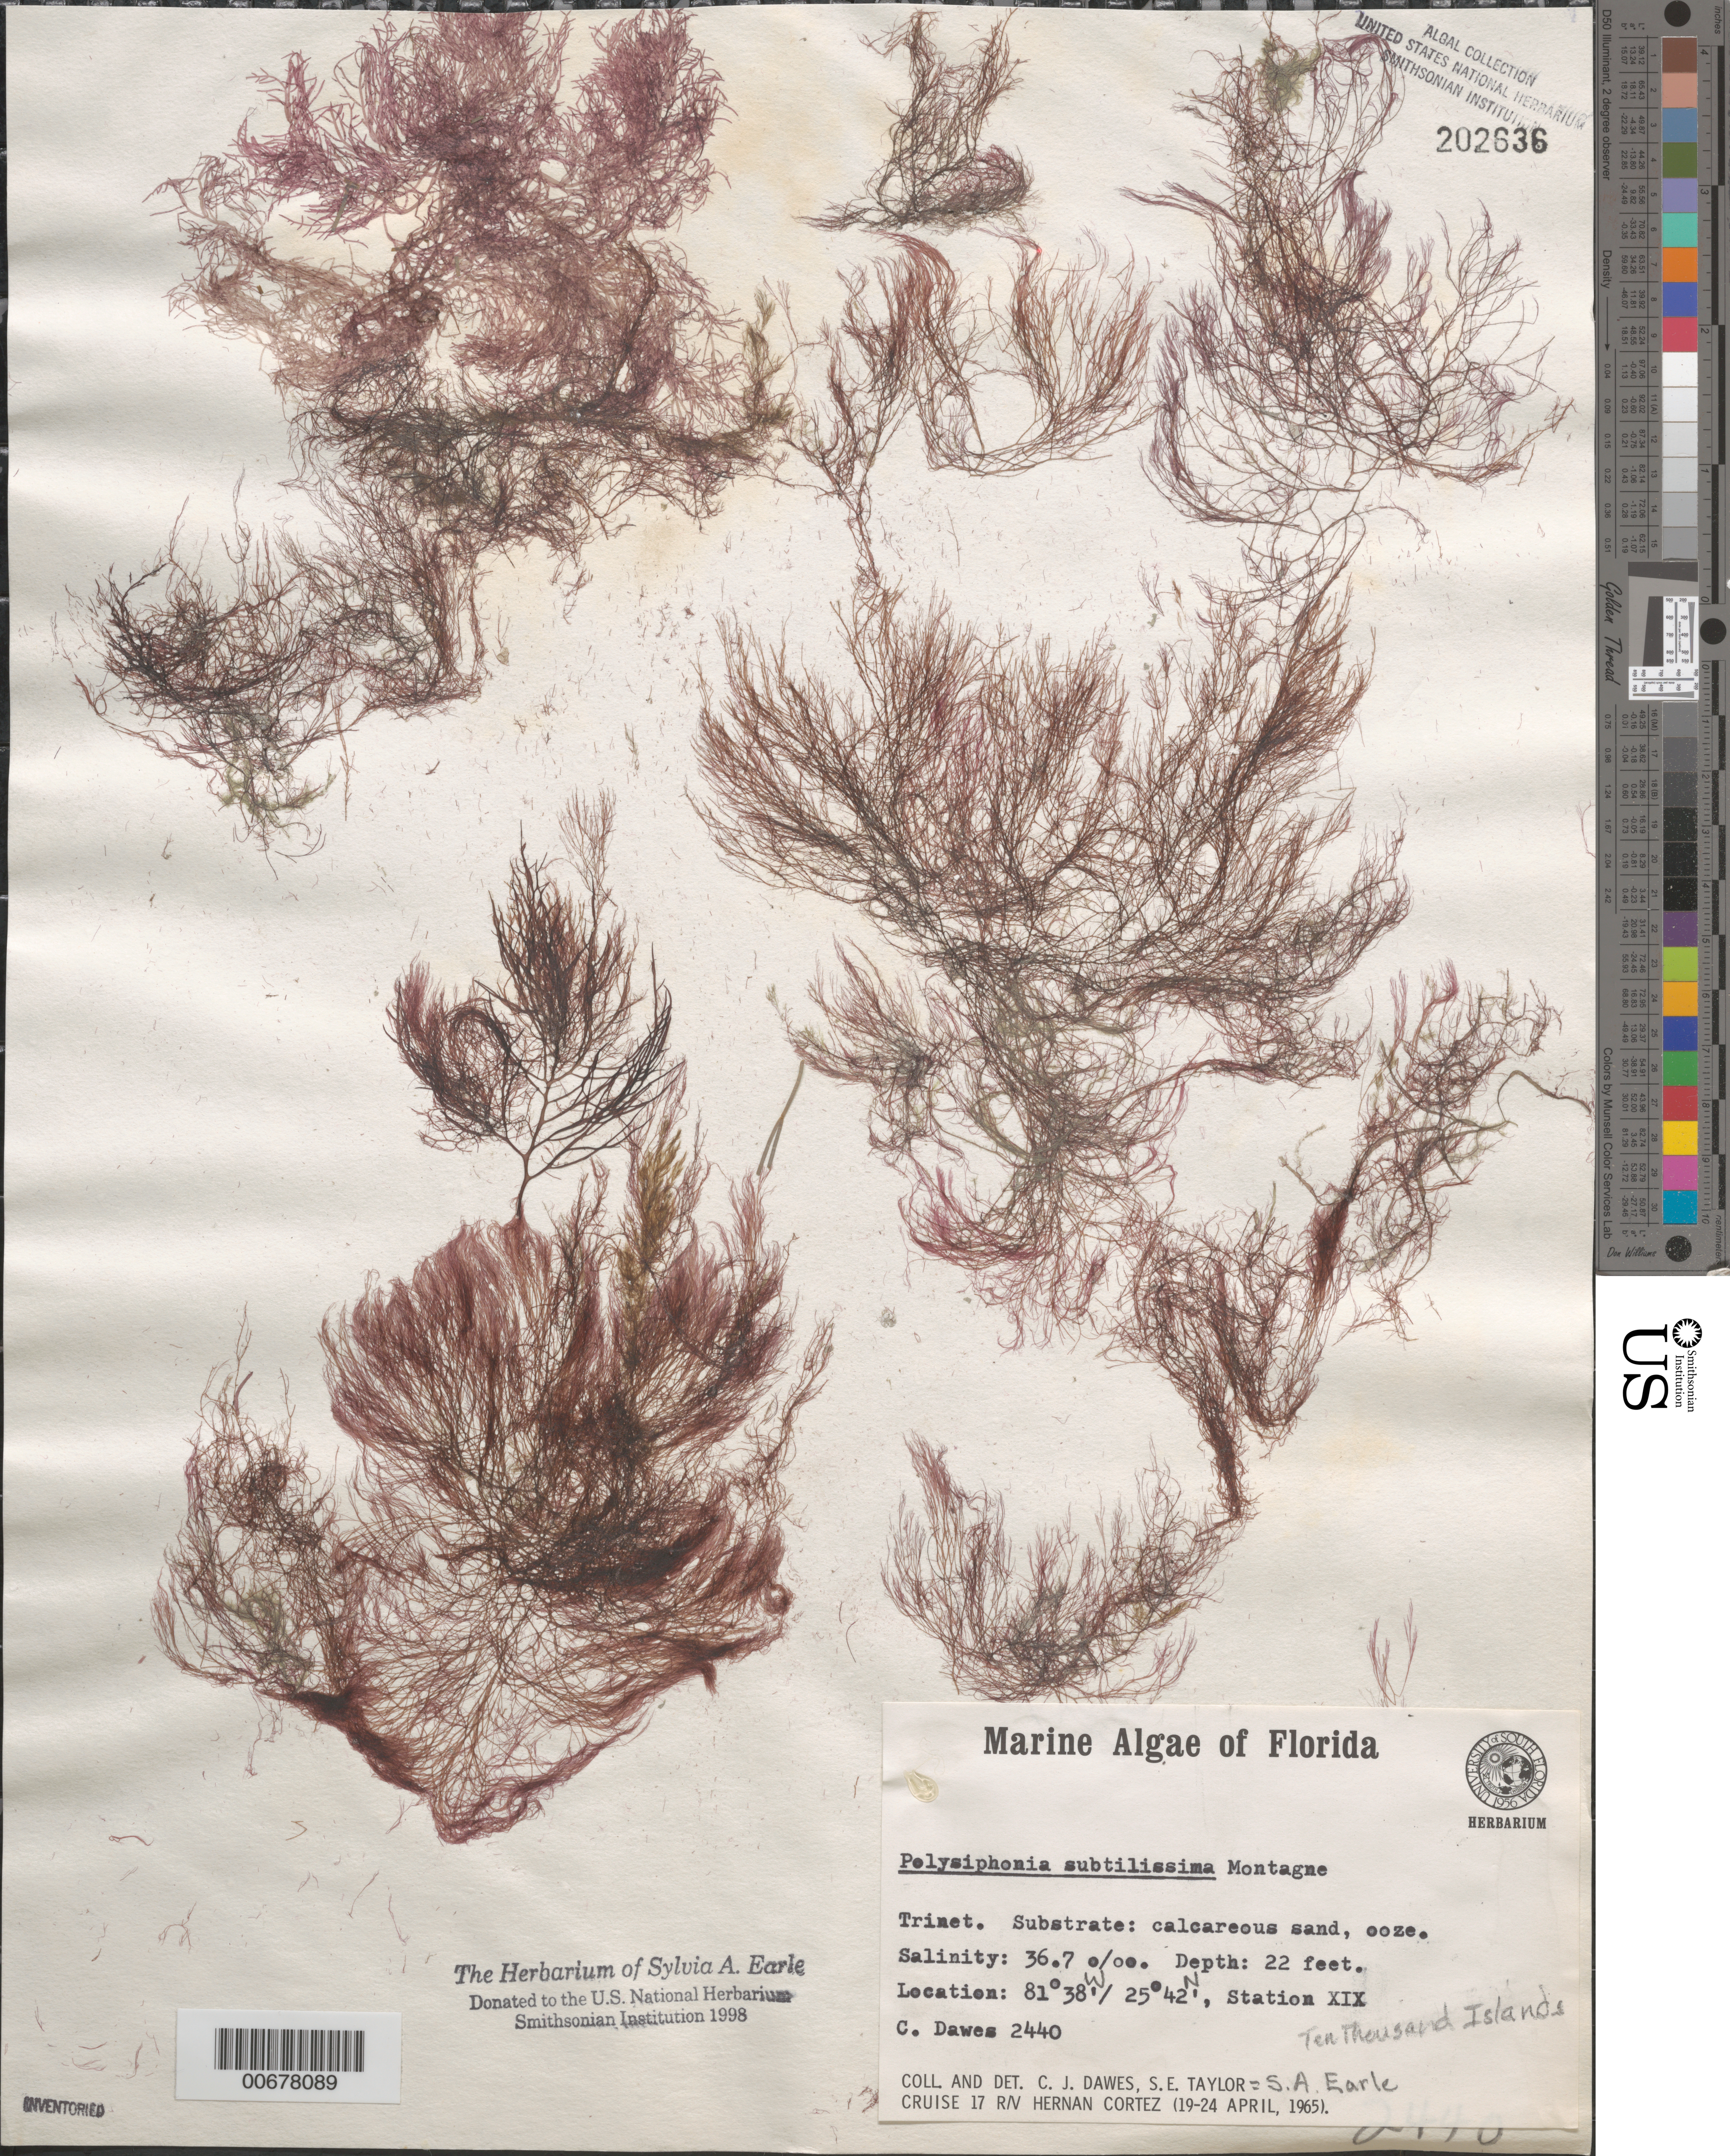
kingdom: Plantae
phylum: Rhodophyta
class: Florideophyceae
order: Ceramiales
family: Rhodomelaceae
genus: Polysiphonia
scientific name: Polysiphonia subtilissima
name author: Mont.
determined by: Dawes, C. J.; Earle, S. A.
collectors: C. Dawes & S. A. Earle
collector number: CJD 2440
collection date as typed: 19 Apr 1965 to 24 Apr 1965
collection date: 1965-04-19/1965-04-24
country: United States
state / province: Florida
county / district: Collier County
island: Ten Thousand Islands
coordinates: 25 42' N, 81 38' W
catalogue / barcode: US 202636